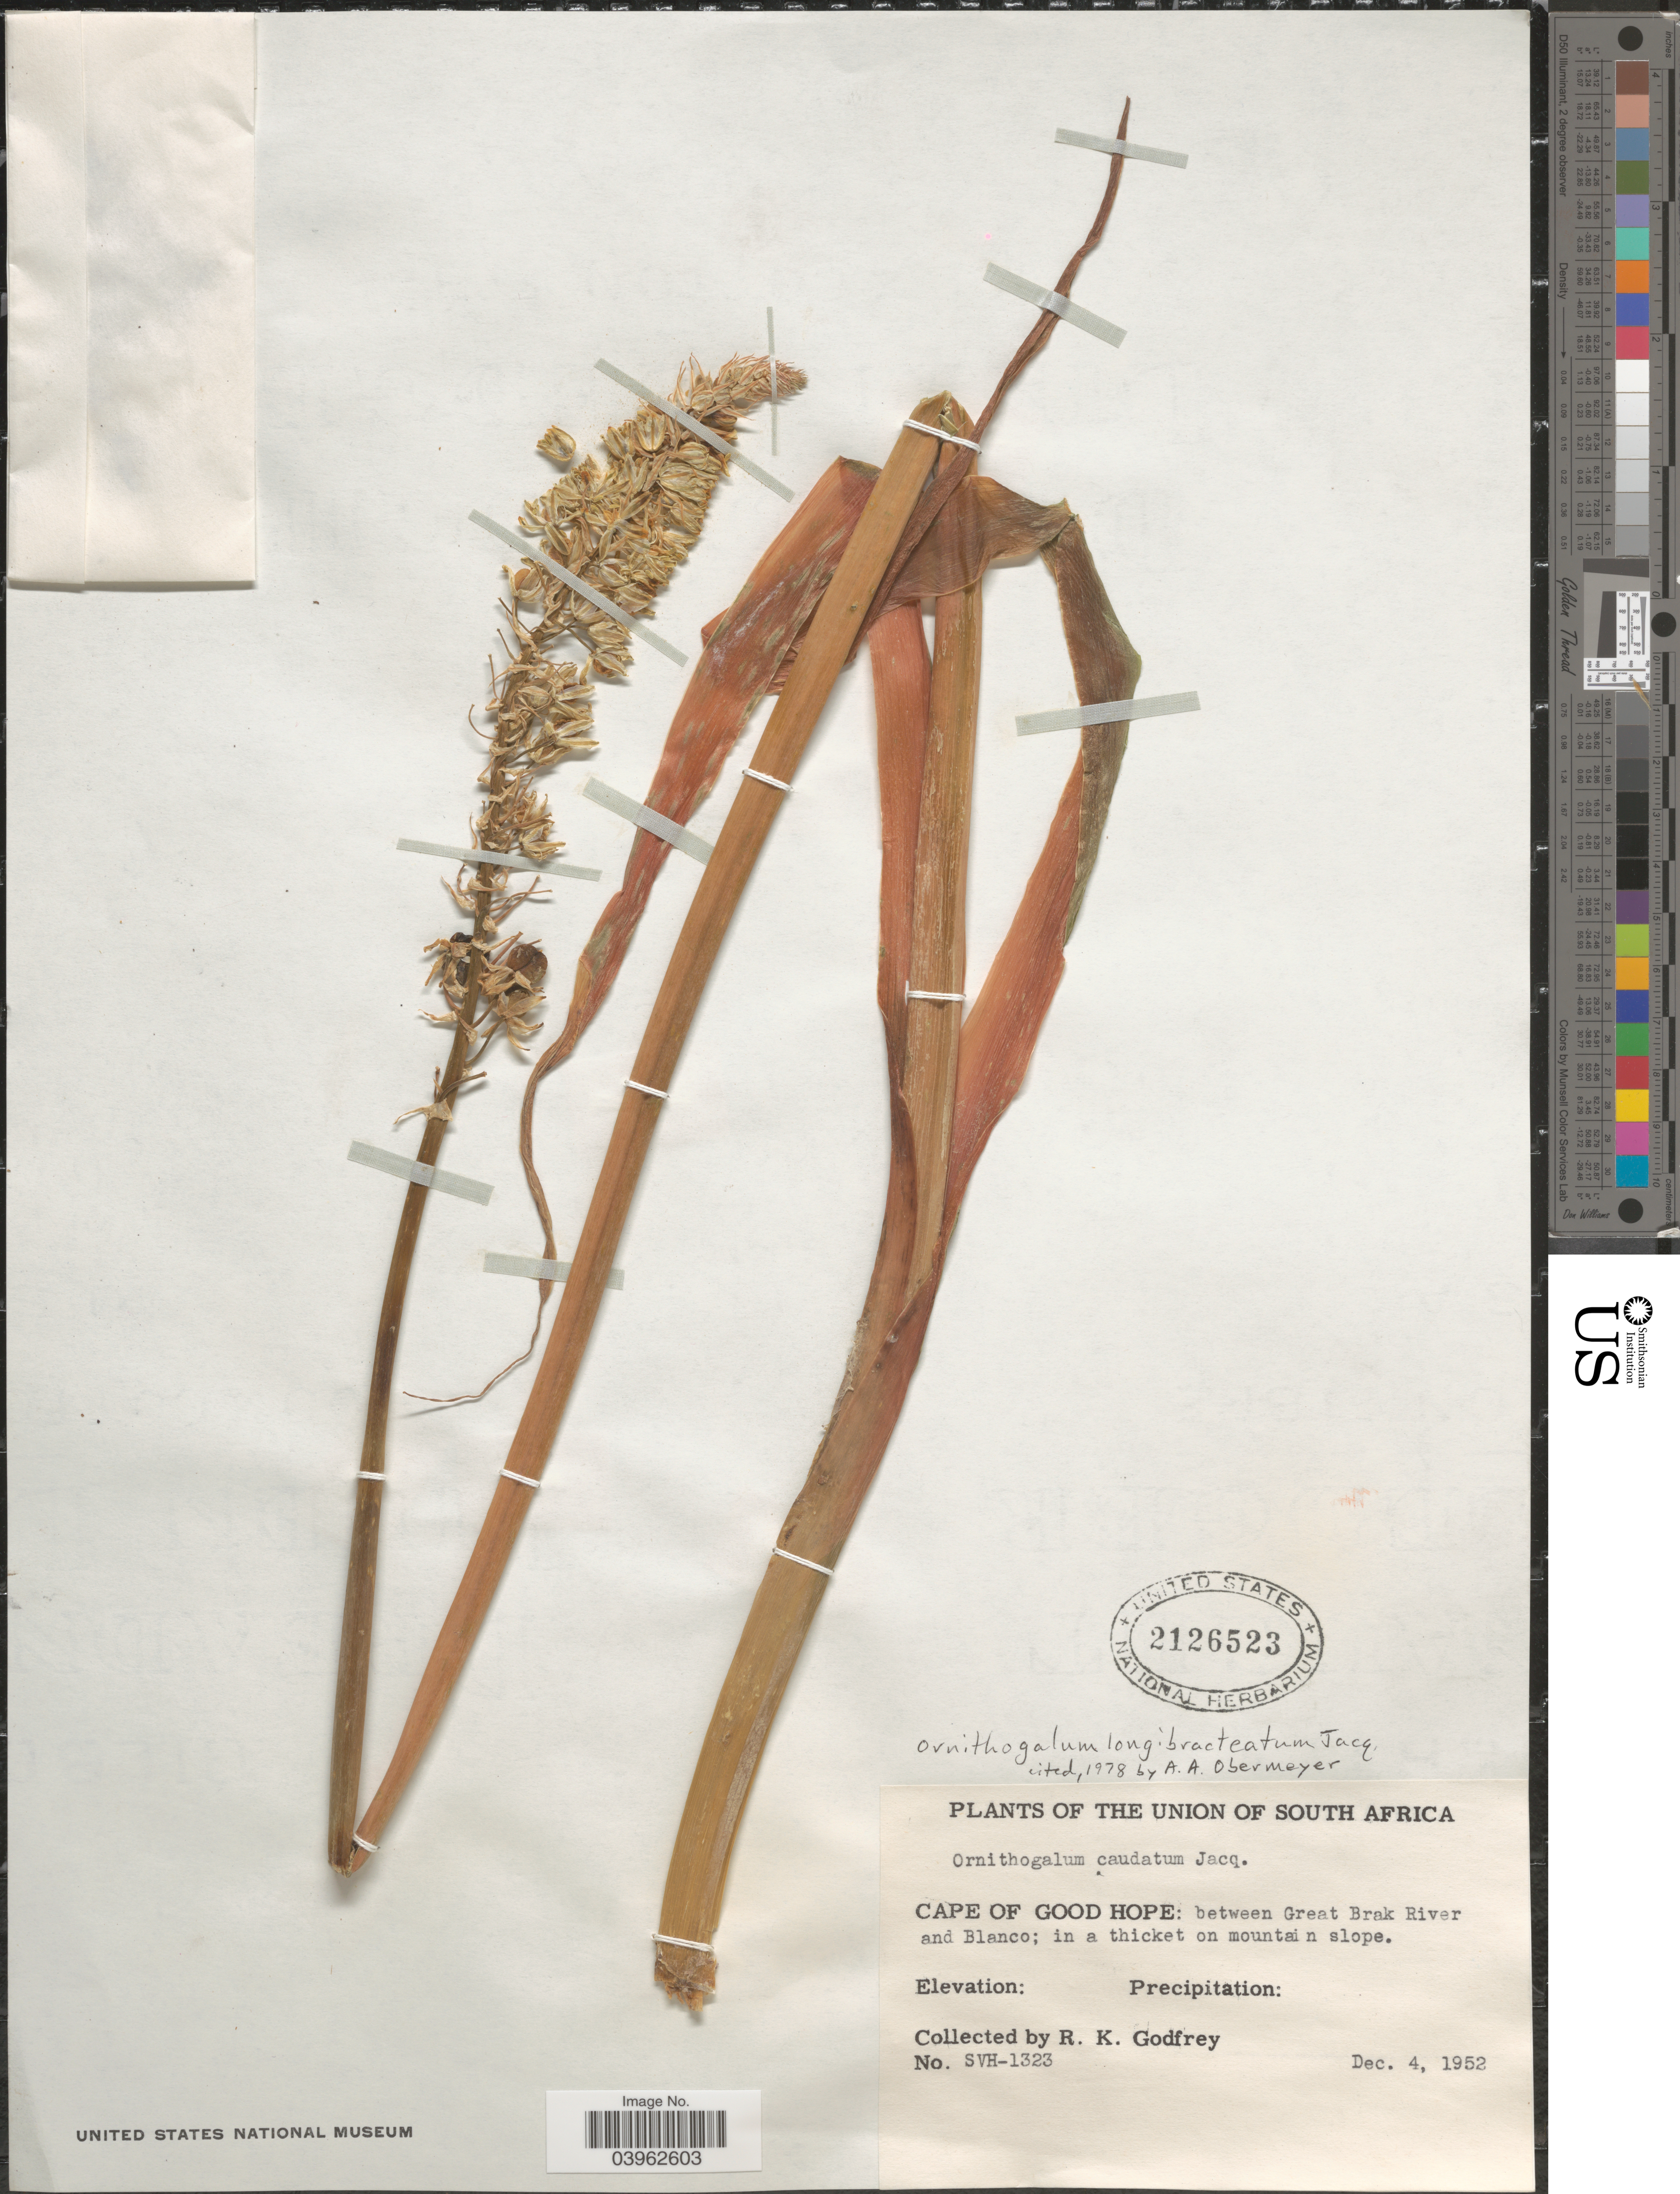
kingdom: Plantae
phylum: Tracheophyta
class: Liliopsida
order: Asparagales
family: Asparagaceae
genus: Ornithogalum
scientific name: Ornithogalum longibracteatum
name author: Jacq.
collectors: R. K. Godfrey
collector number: SVH-1323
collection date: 1952-12-04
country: South Africa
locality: The Union of South Africa. Cape of Good Hope: between Great Brak River and Blanco; in a thicket om mountain slope.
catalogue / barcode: US 2126523